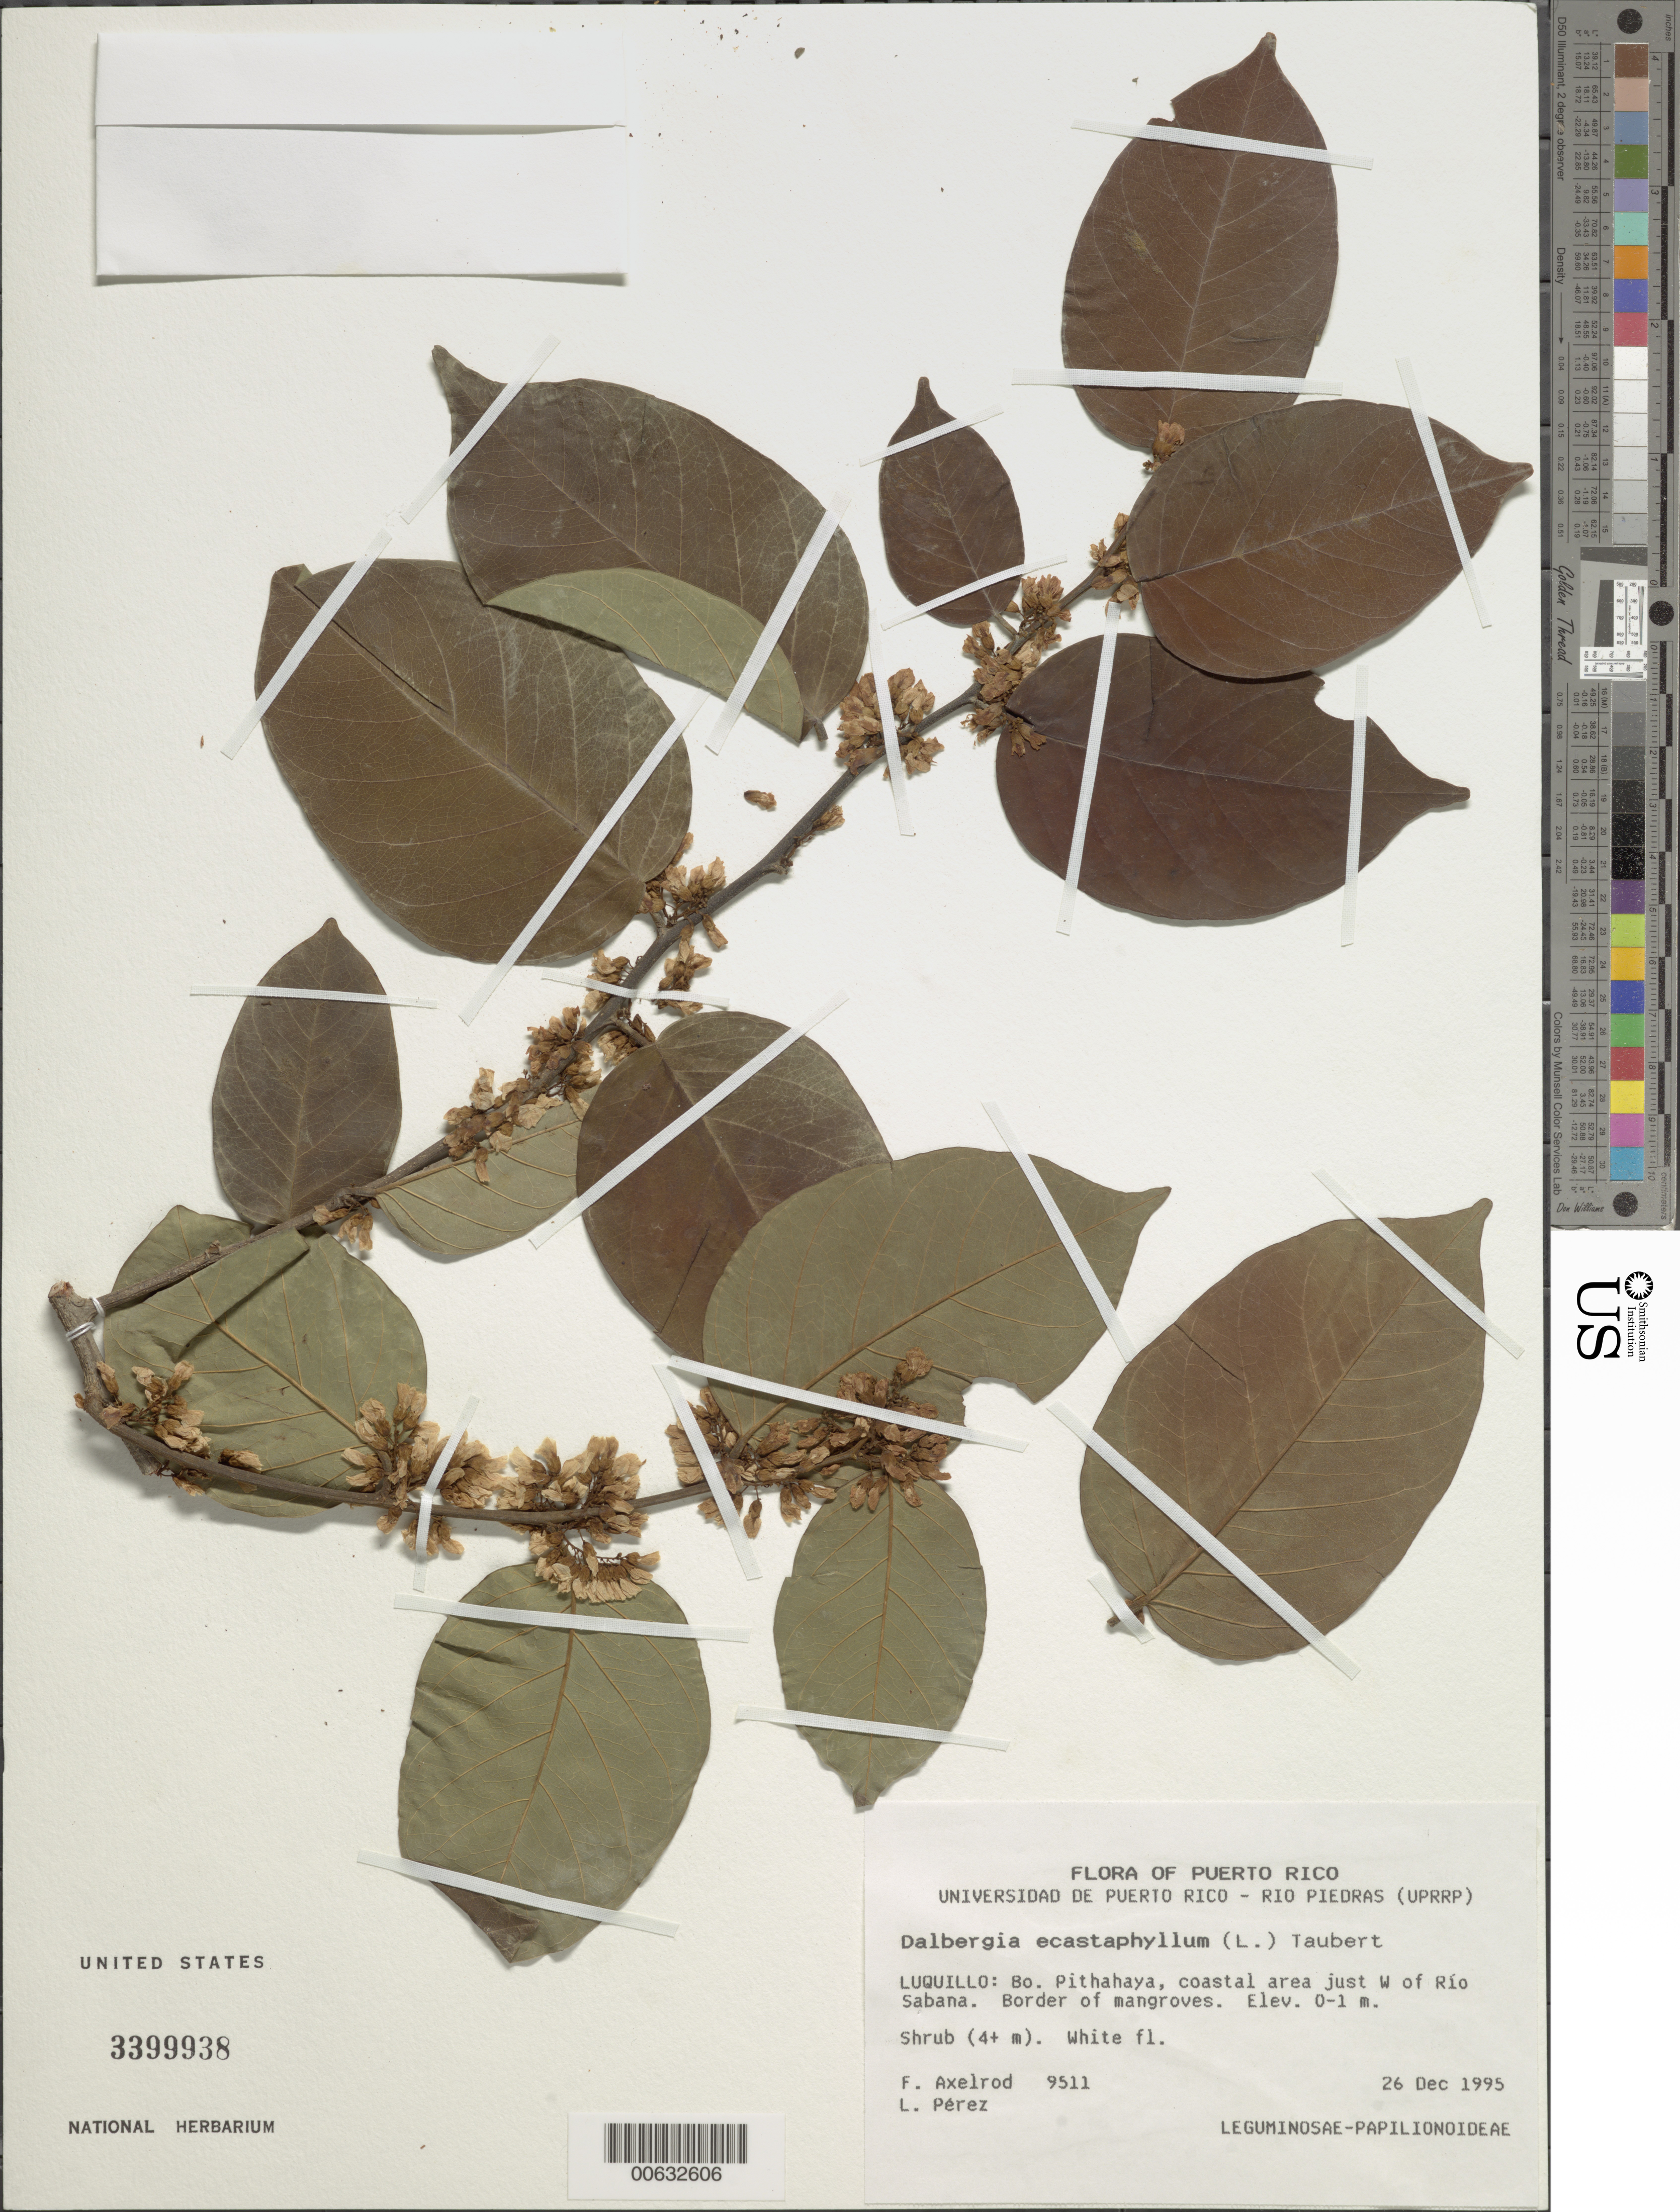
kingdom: Plantae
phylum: Tracheophyta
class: Magnoliopsida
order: Fabales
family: Fabaceae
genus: Dalbergia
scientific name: Dalbergia hecastophyllum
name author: (L.) Taub.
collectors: F. S. Axelrod & L. Pérez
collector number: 9511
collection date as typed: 26 Dec 1995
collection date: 1995-12-26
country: Puerto Rico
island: Greater Antilles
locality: Luquillo: Bo. Pithahaya, coastal area just W of Río Sabana.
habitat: Border of mangroves.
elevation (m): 0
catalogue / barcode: US 3399938